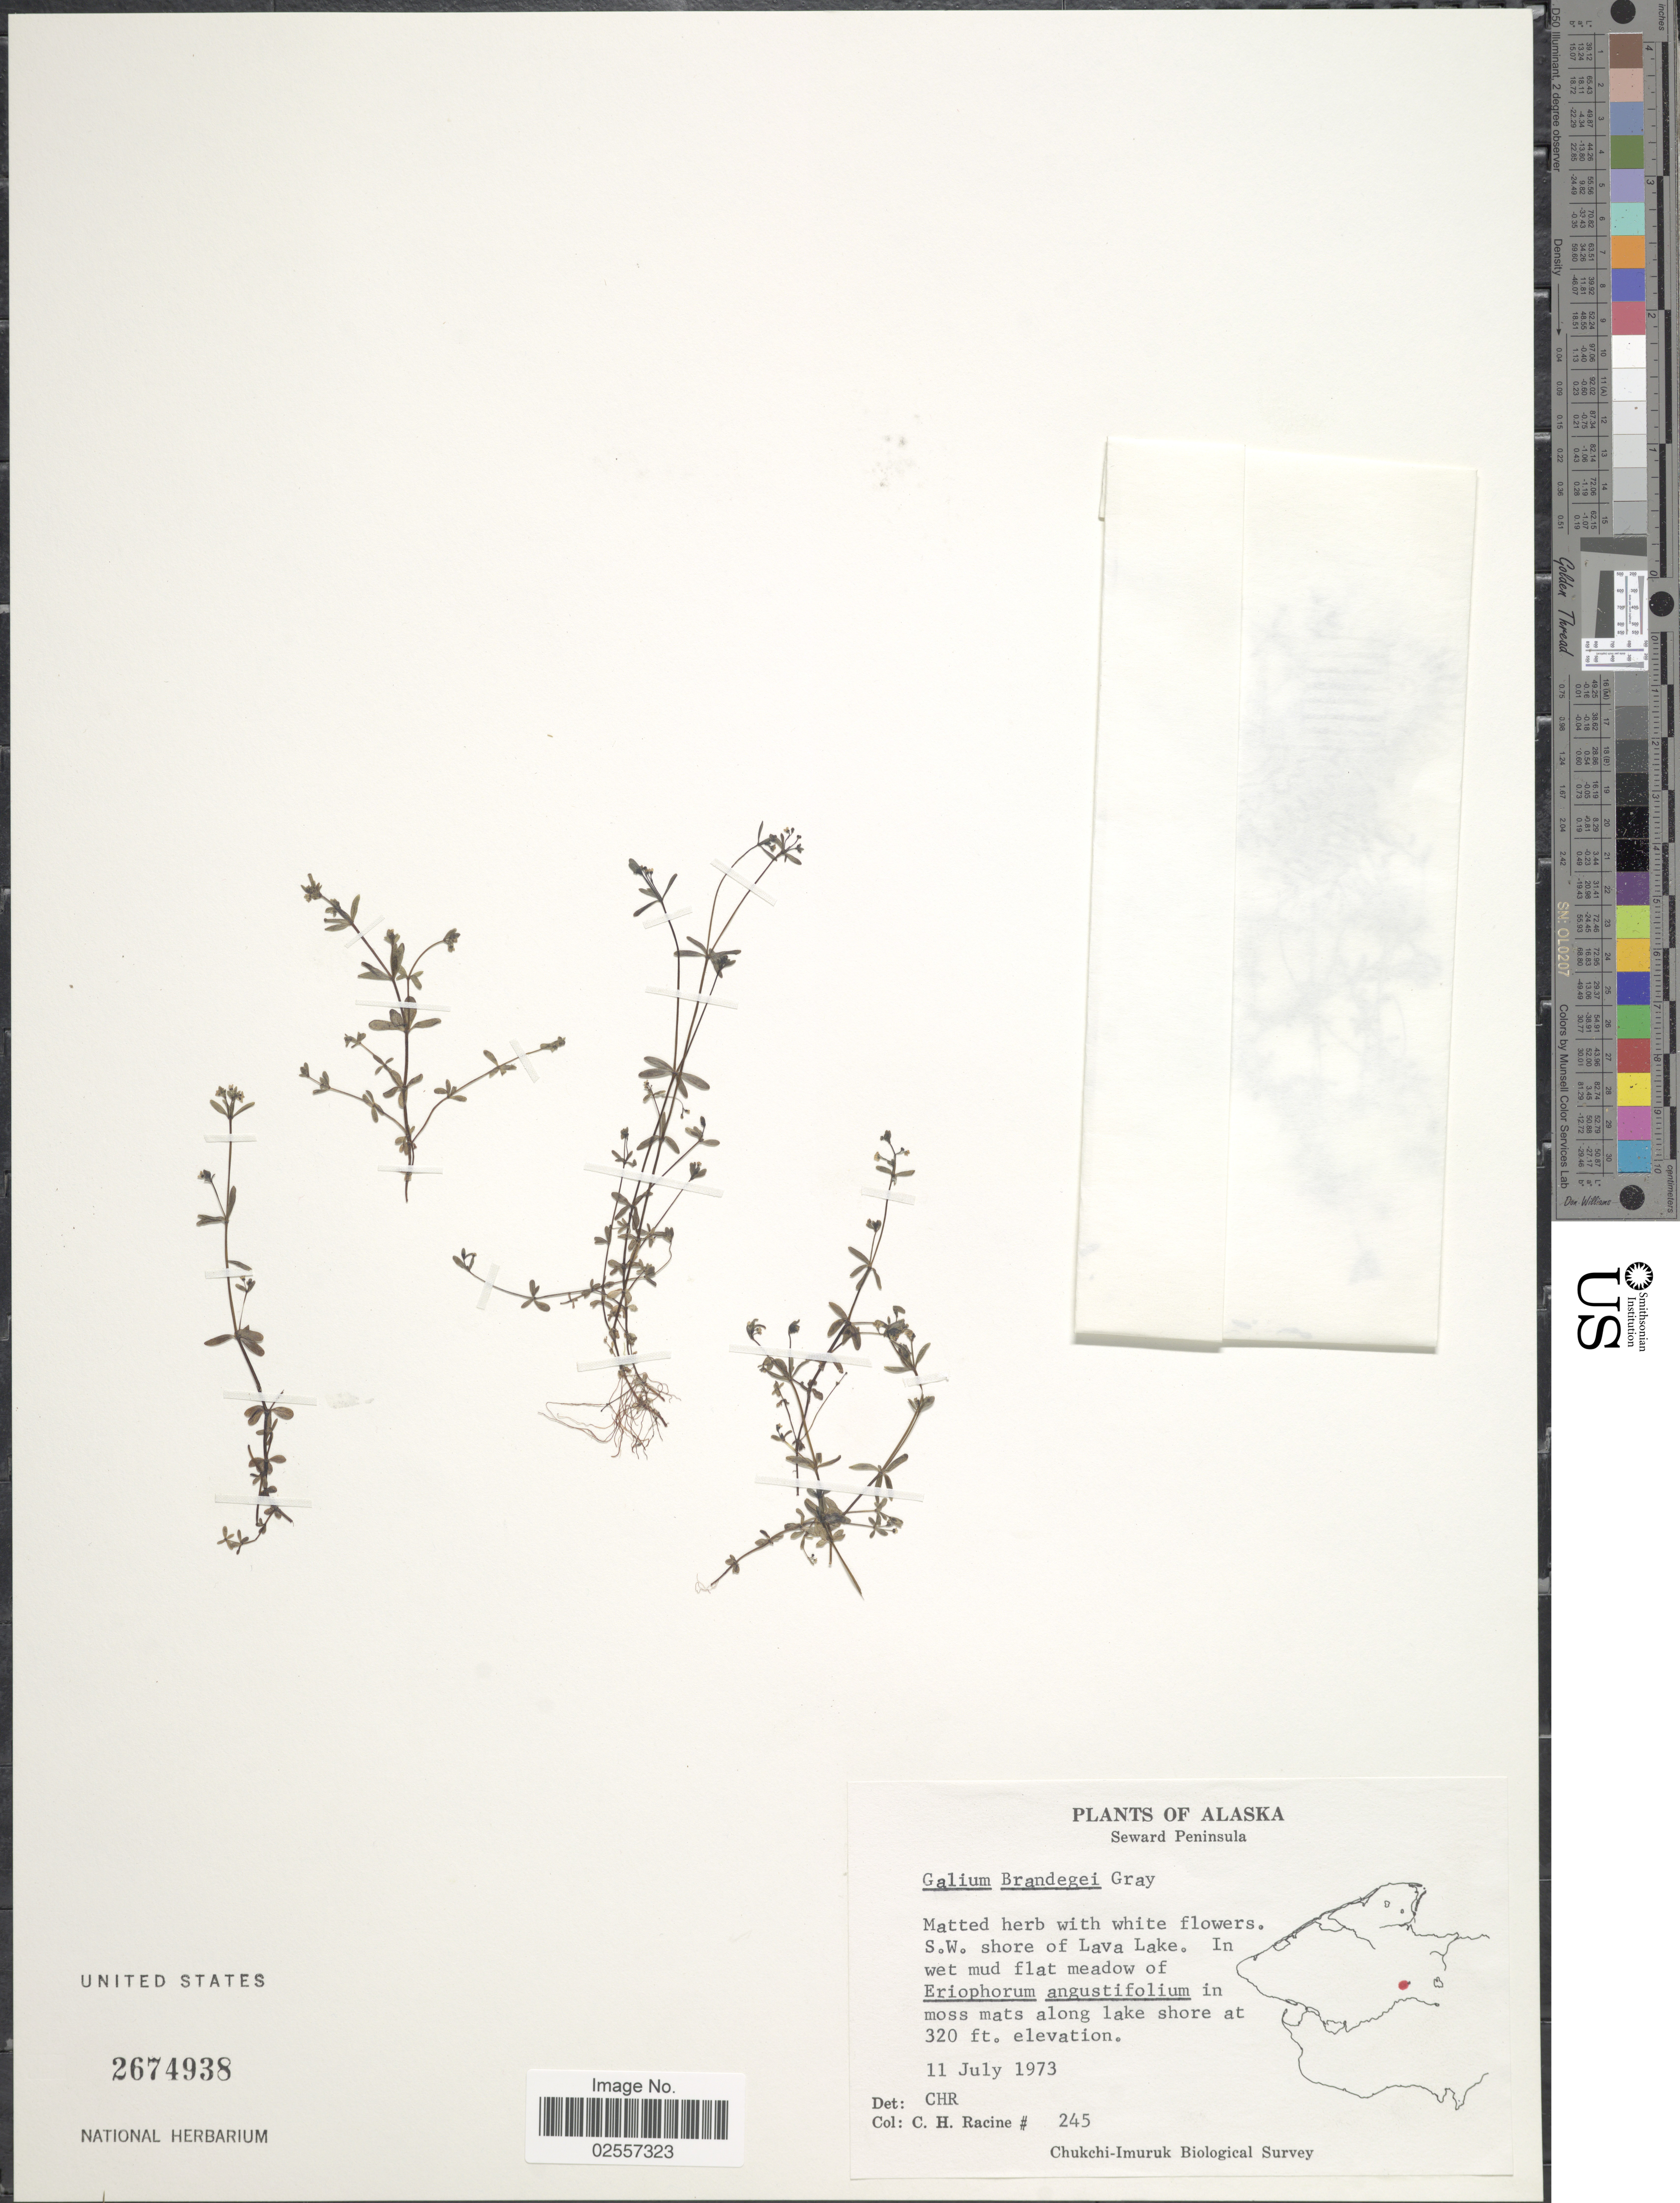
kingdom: Plantae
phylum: Tracheophyta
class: Magnoliopsida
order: Gentianales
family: Rubiaceae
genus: Galium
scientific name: Galium brandegeei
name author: A. Gray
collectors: C. Racine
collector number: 245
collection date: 1973-07-11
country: United States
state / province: Alaska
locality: Seward Peninsula. S.W. shore of Lava Lake. Chukchi-Imuruk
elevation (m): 98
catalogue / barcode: US 2674938